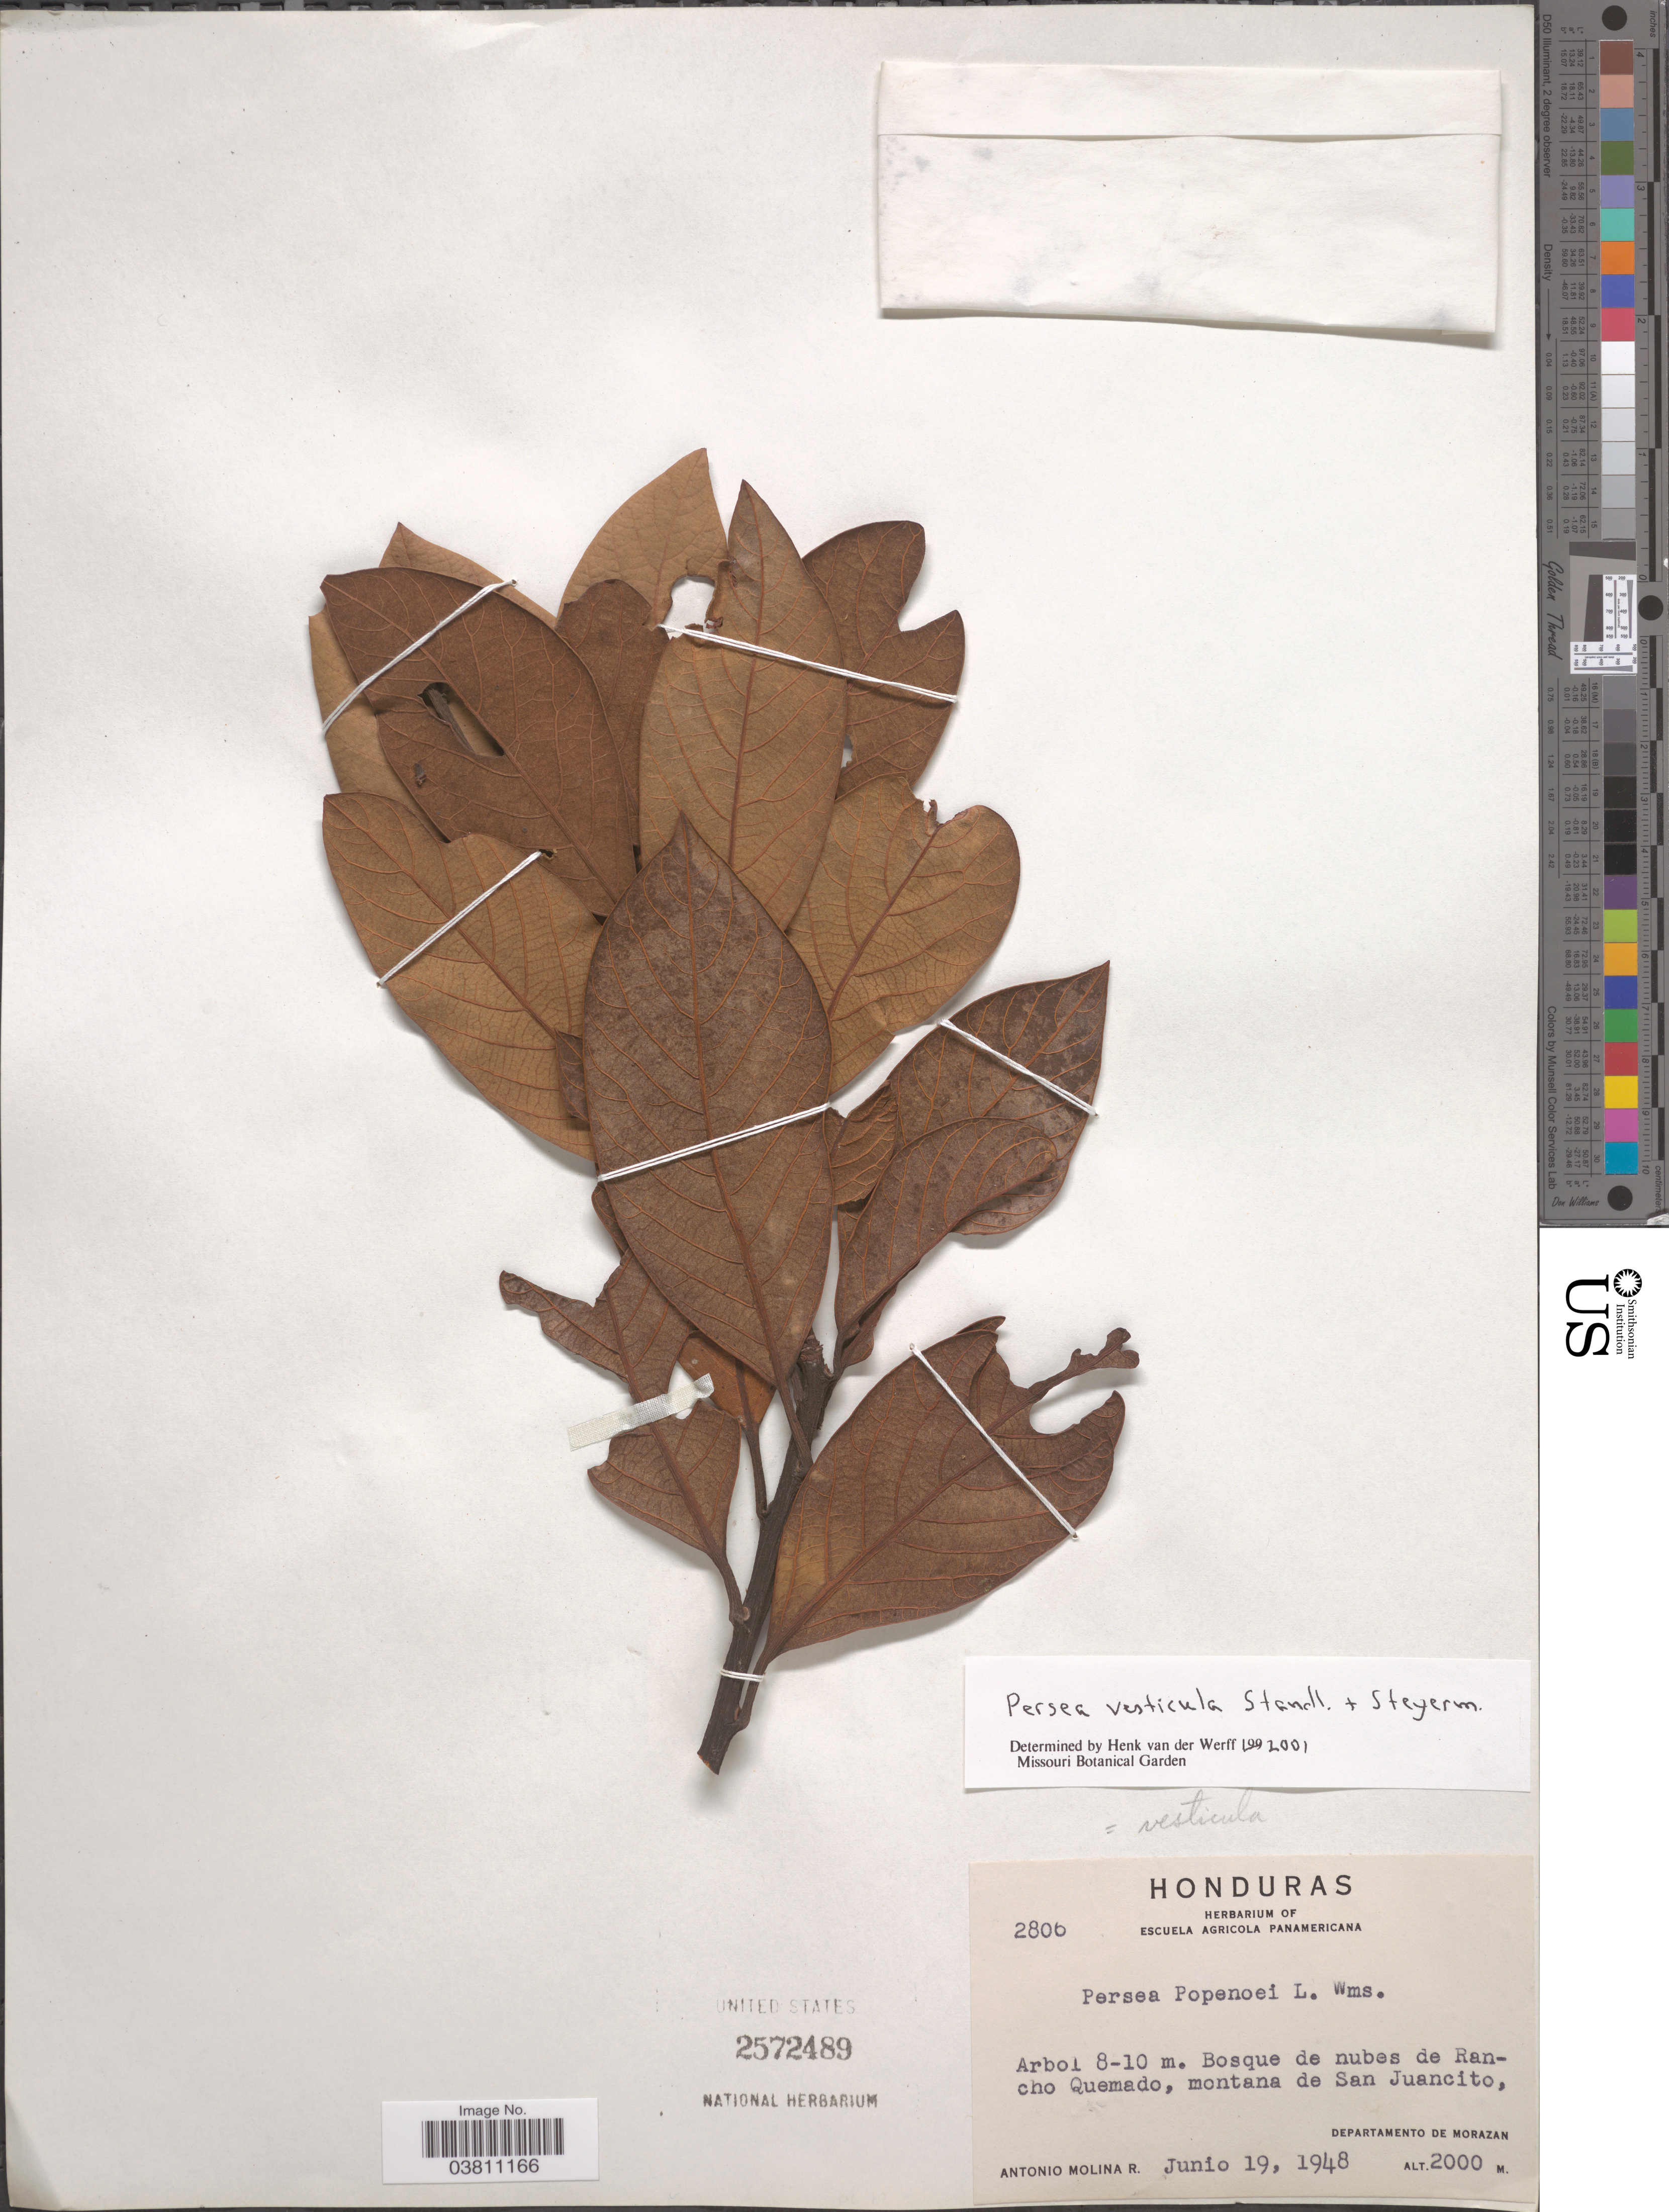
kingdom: Plantae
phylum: Tracheophyta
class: Magnoliopsida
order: Laurales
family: Lauraceae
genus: Persea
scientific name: Persea vesticula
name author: Standl. & Steyerm.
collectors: A. Molina R.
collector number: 2806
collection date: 1948-06-19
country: Honduras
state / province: Fco. Morazán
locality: Bosque de nubes de Rancho Quemado, montana de San Juancito, Departamento de Morazan.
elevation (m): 2000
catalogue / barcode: US 2572489